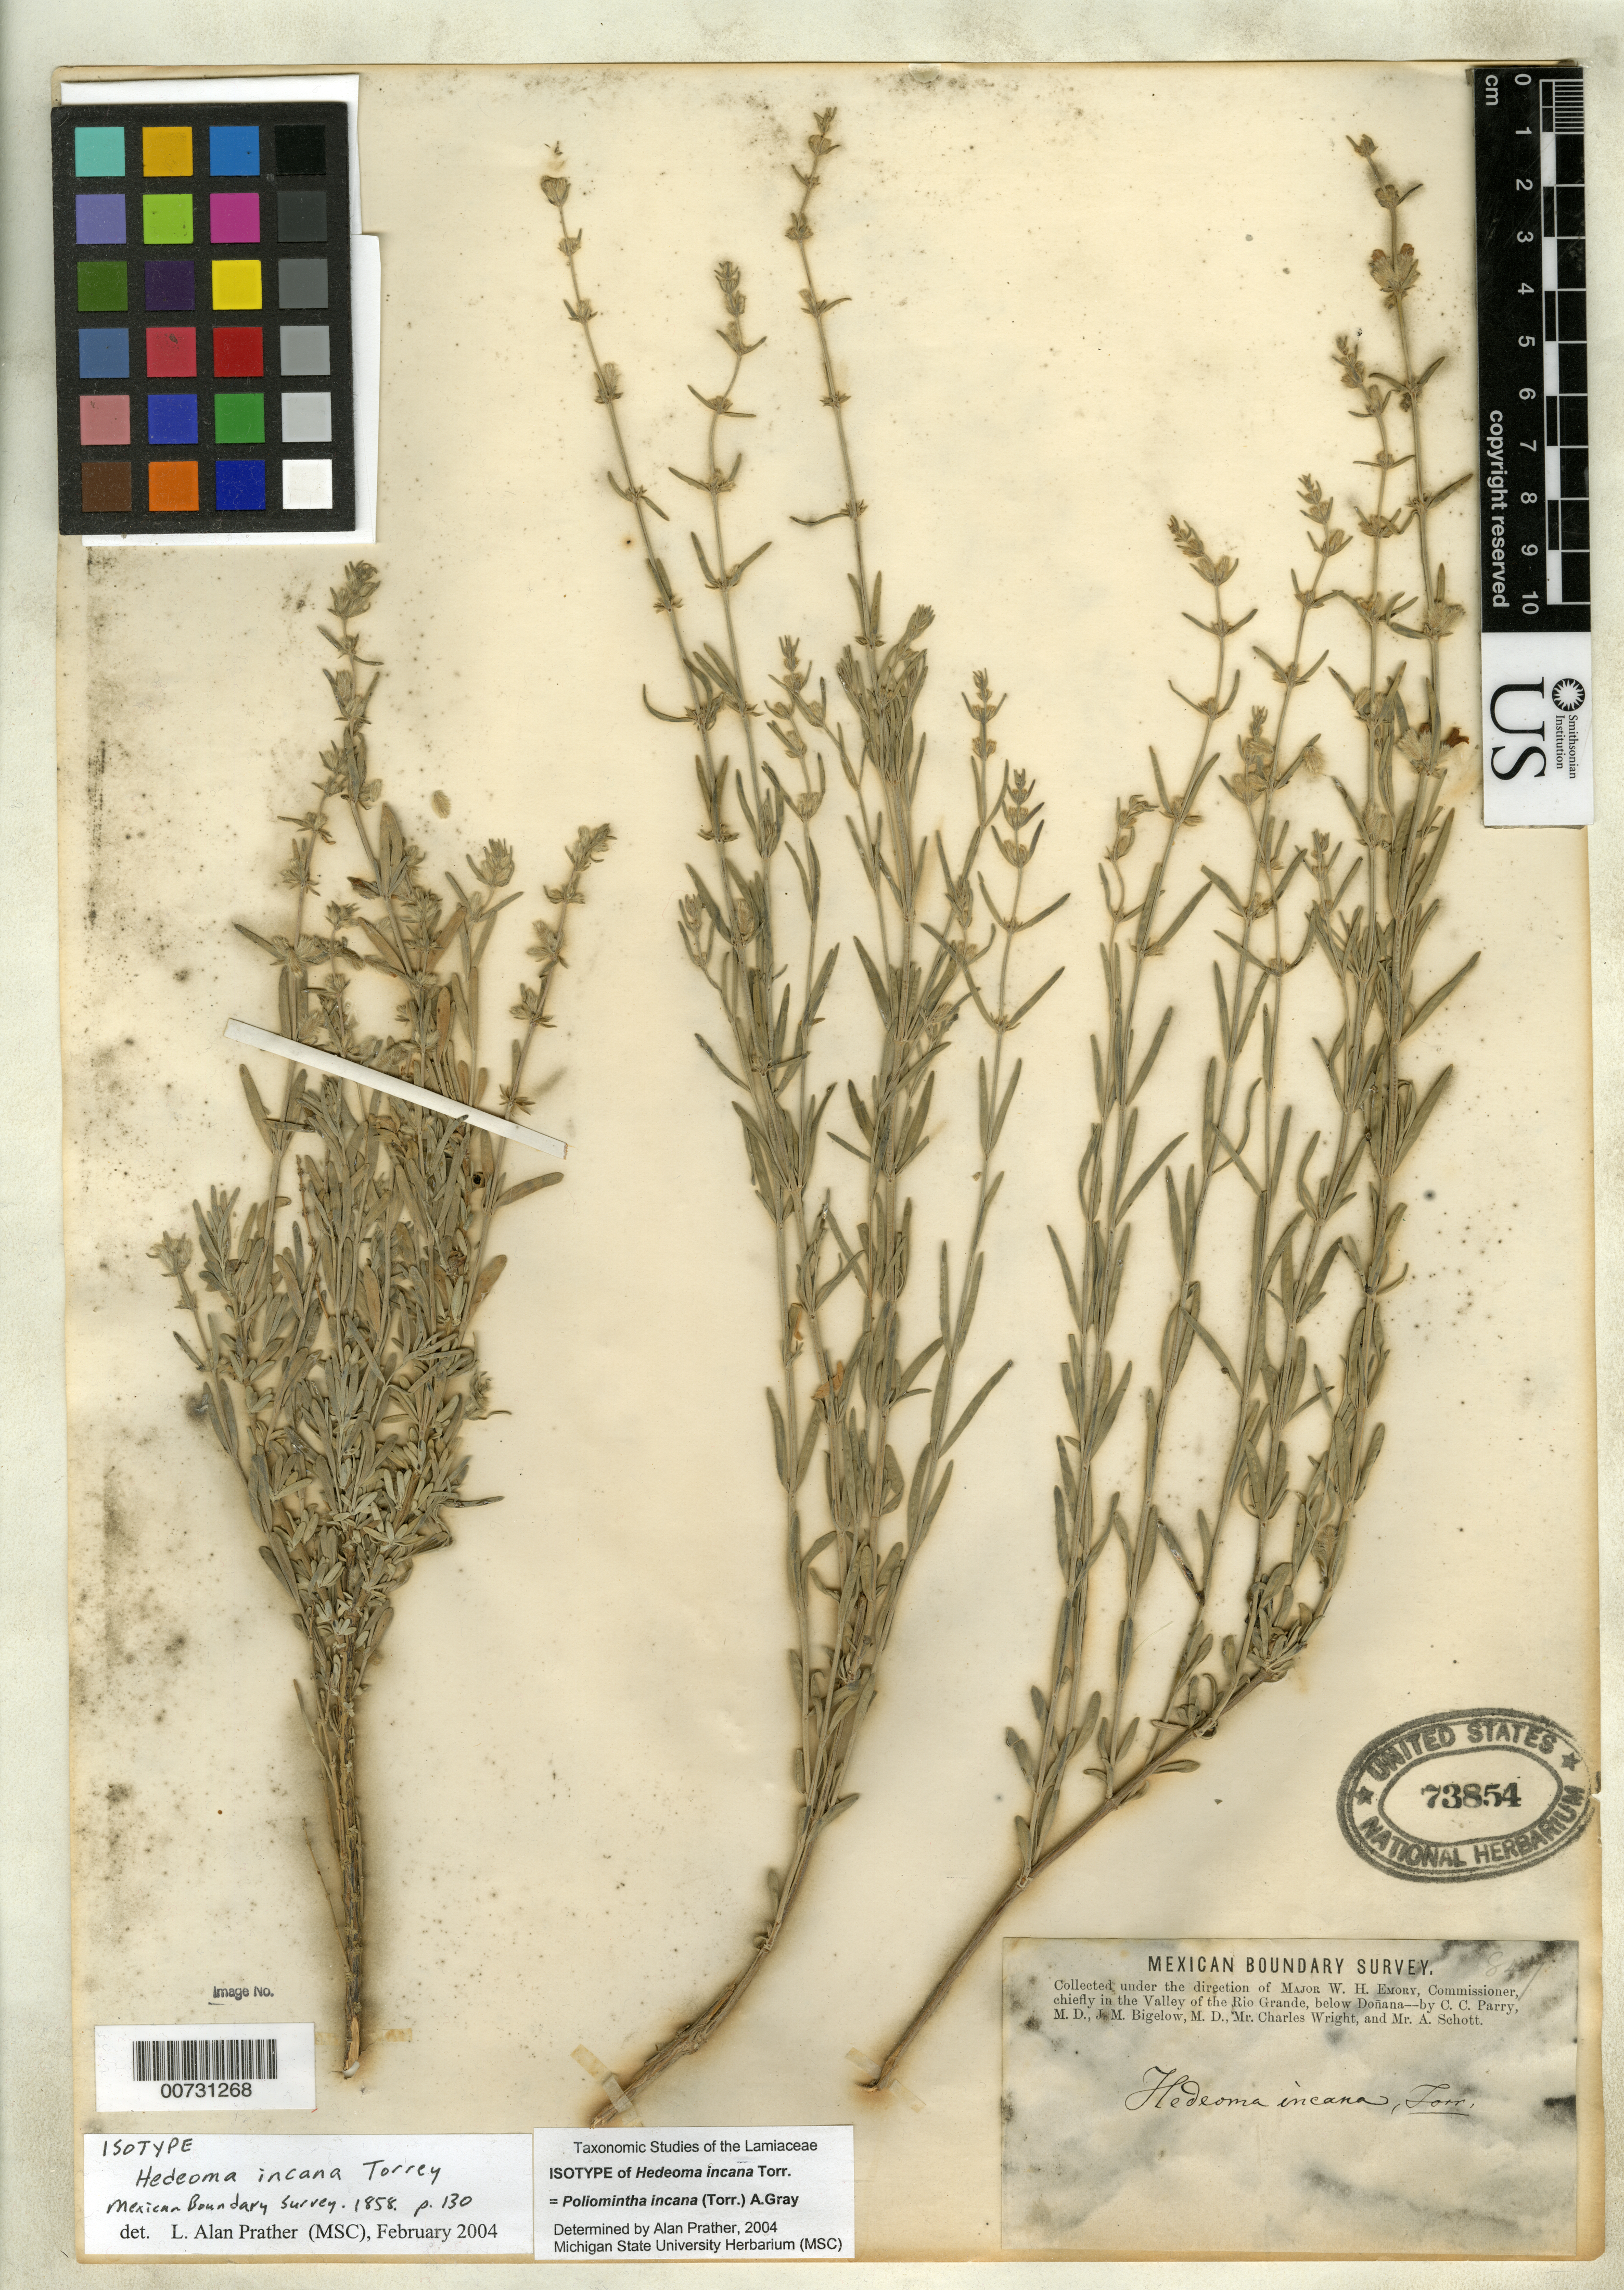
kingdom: Plantae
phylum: Tracheophyta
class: Magnoliopsida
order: Lamiales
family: Lamiaceae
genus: Hedeoma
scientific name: Hedeoma incana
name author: Torr. in Emory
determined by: Prather, L. A.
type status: Isotype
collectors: W. H. Emory, C. C. Parry, J. M. Bigelow, C. Wright & A. C. V. Schott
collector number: Mex. Bound. Surv. s.n.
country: Mexico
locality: Chiefly in the Valley of the Rio Grande, below Doñana.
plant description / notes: This sheet s.n., s.d. See also Wright 1523, also annotated as isotype by Prather (2004).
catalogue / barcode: US 73854